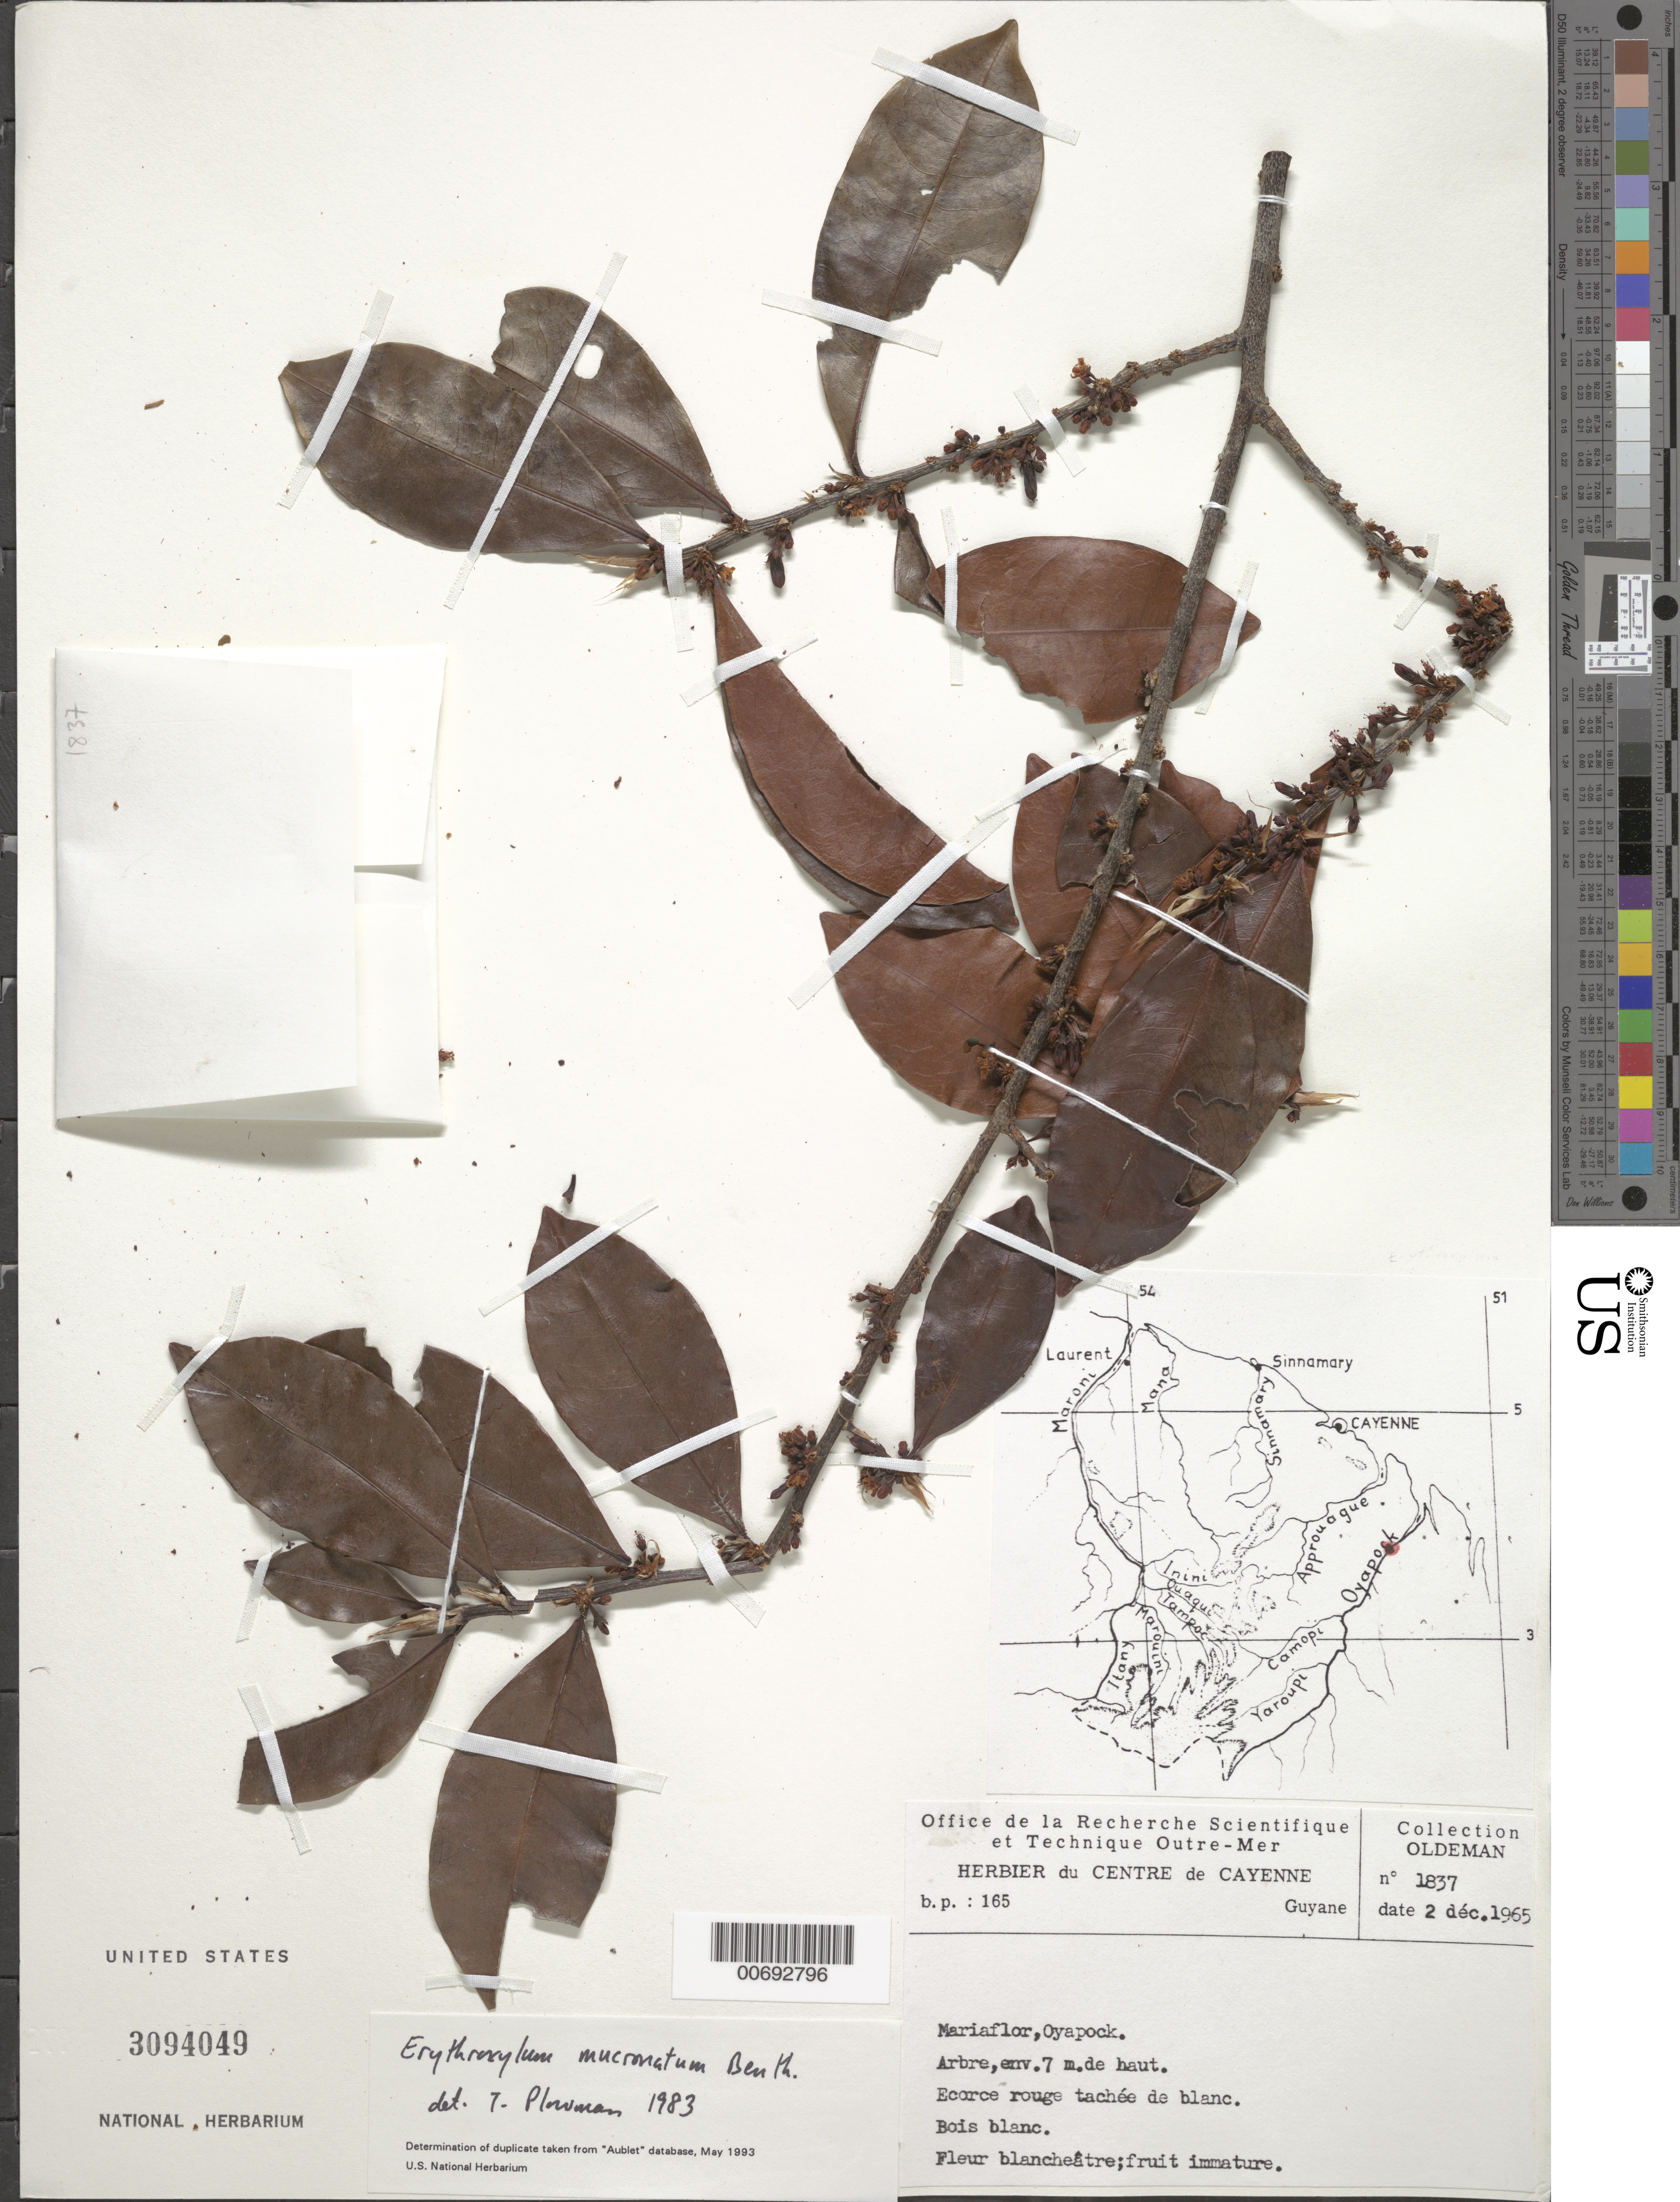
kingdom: Plantae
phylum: Tracheophyta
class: Magnoliopsida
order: Malpighiales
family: Erythroxylaceae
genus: Erythroxylum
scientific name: Erythroxylum mucronatum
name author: Benth.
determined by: Plowman, Timothy C.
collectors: R. Oldeman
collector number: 1837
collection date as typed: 2-Dec-65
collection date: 1965-12-02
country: French Guiana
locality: Mariaflor, Oyapock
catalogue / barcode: US 3094049